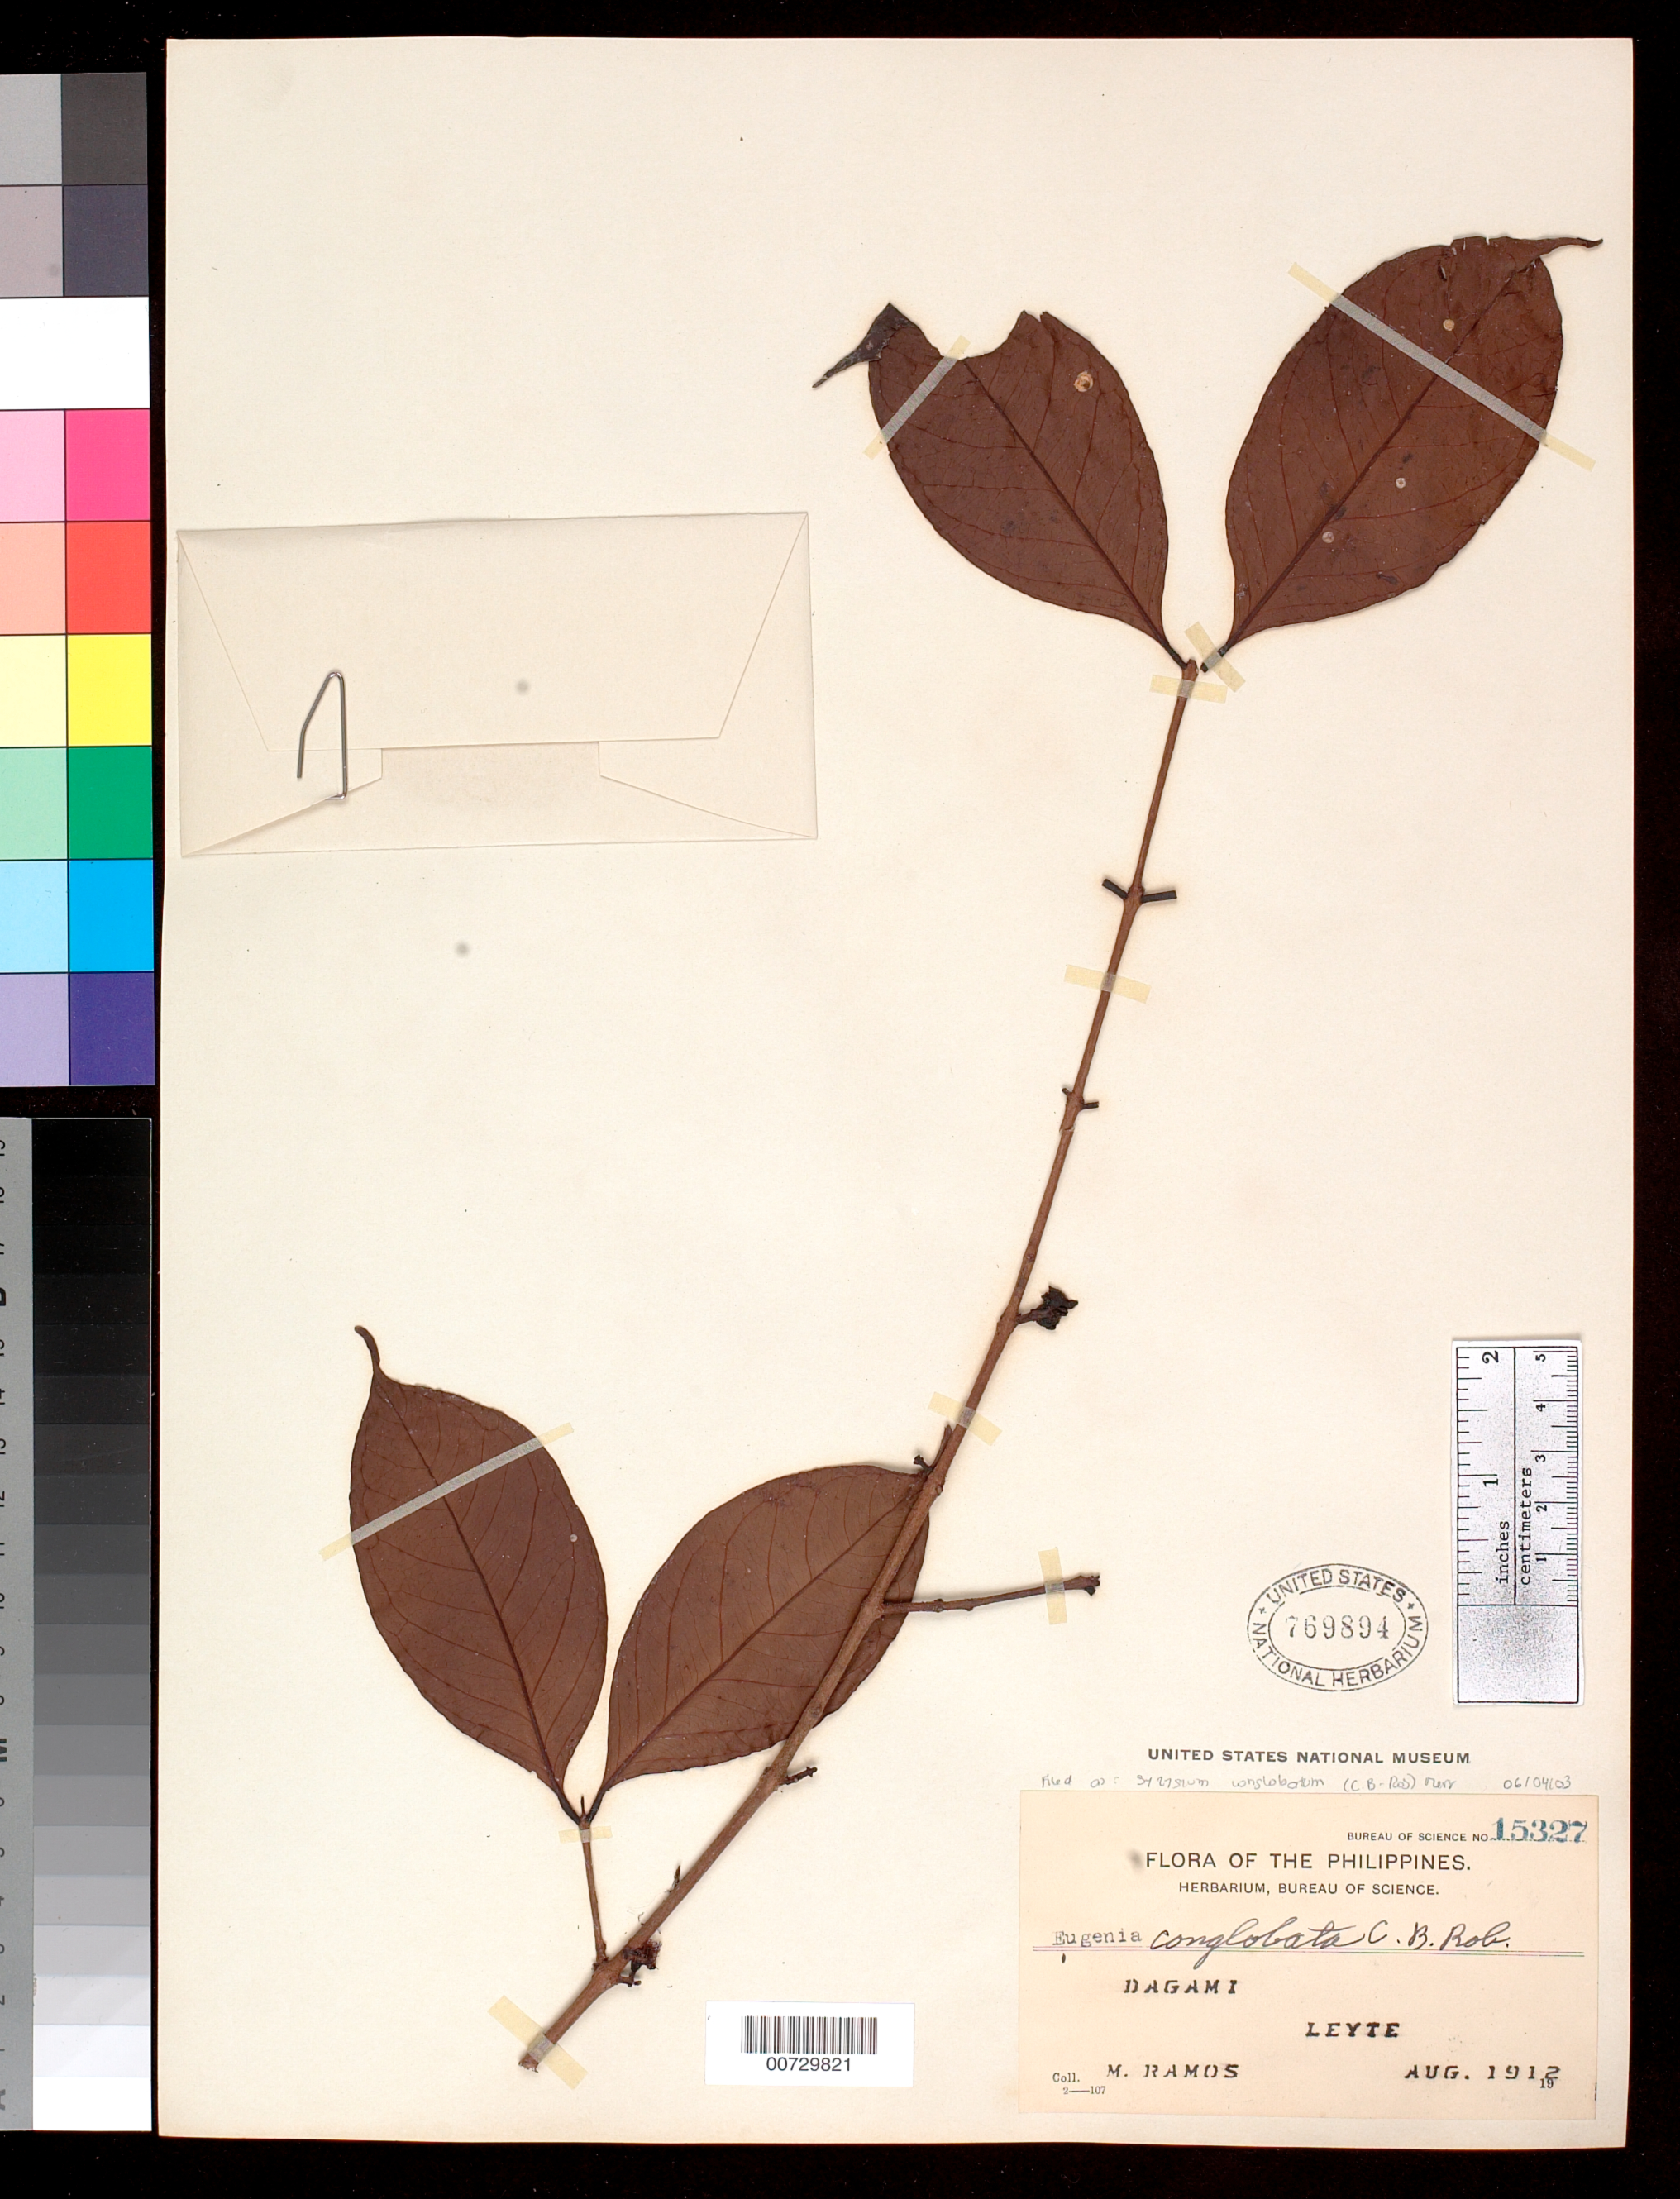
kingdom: Plantae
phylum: Tracheophyta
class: Magnoliopsida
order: Myrtales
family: Myrtaceae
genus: Syzygium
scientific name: Syzygium conglobatum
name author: (C.B. Rob.) Merr.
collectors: M. Ramos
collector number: Bur.Sci. 15327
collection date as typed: Aug 1912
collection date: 1912-08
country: Philippines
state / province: Eastern Visayas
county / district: Leyte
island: Leyte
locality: Near Dagami.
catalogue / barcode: US 769894